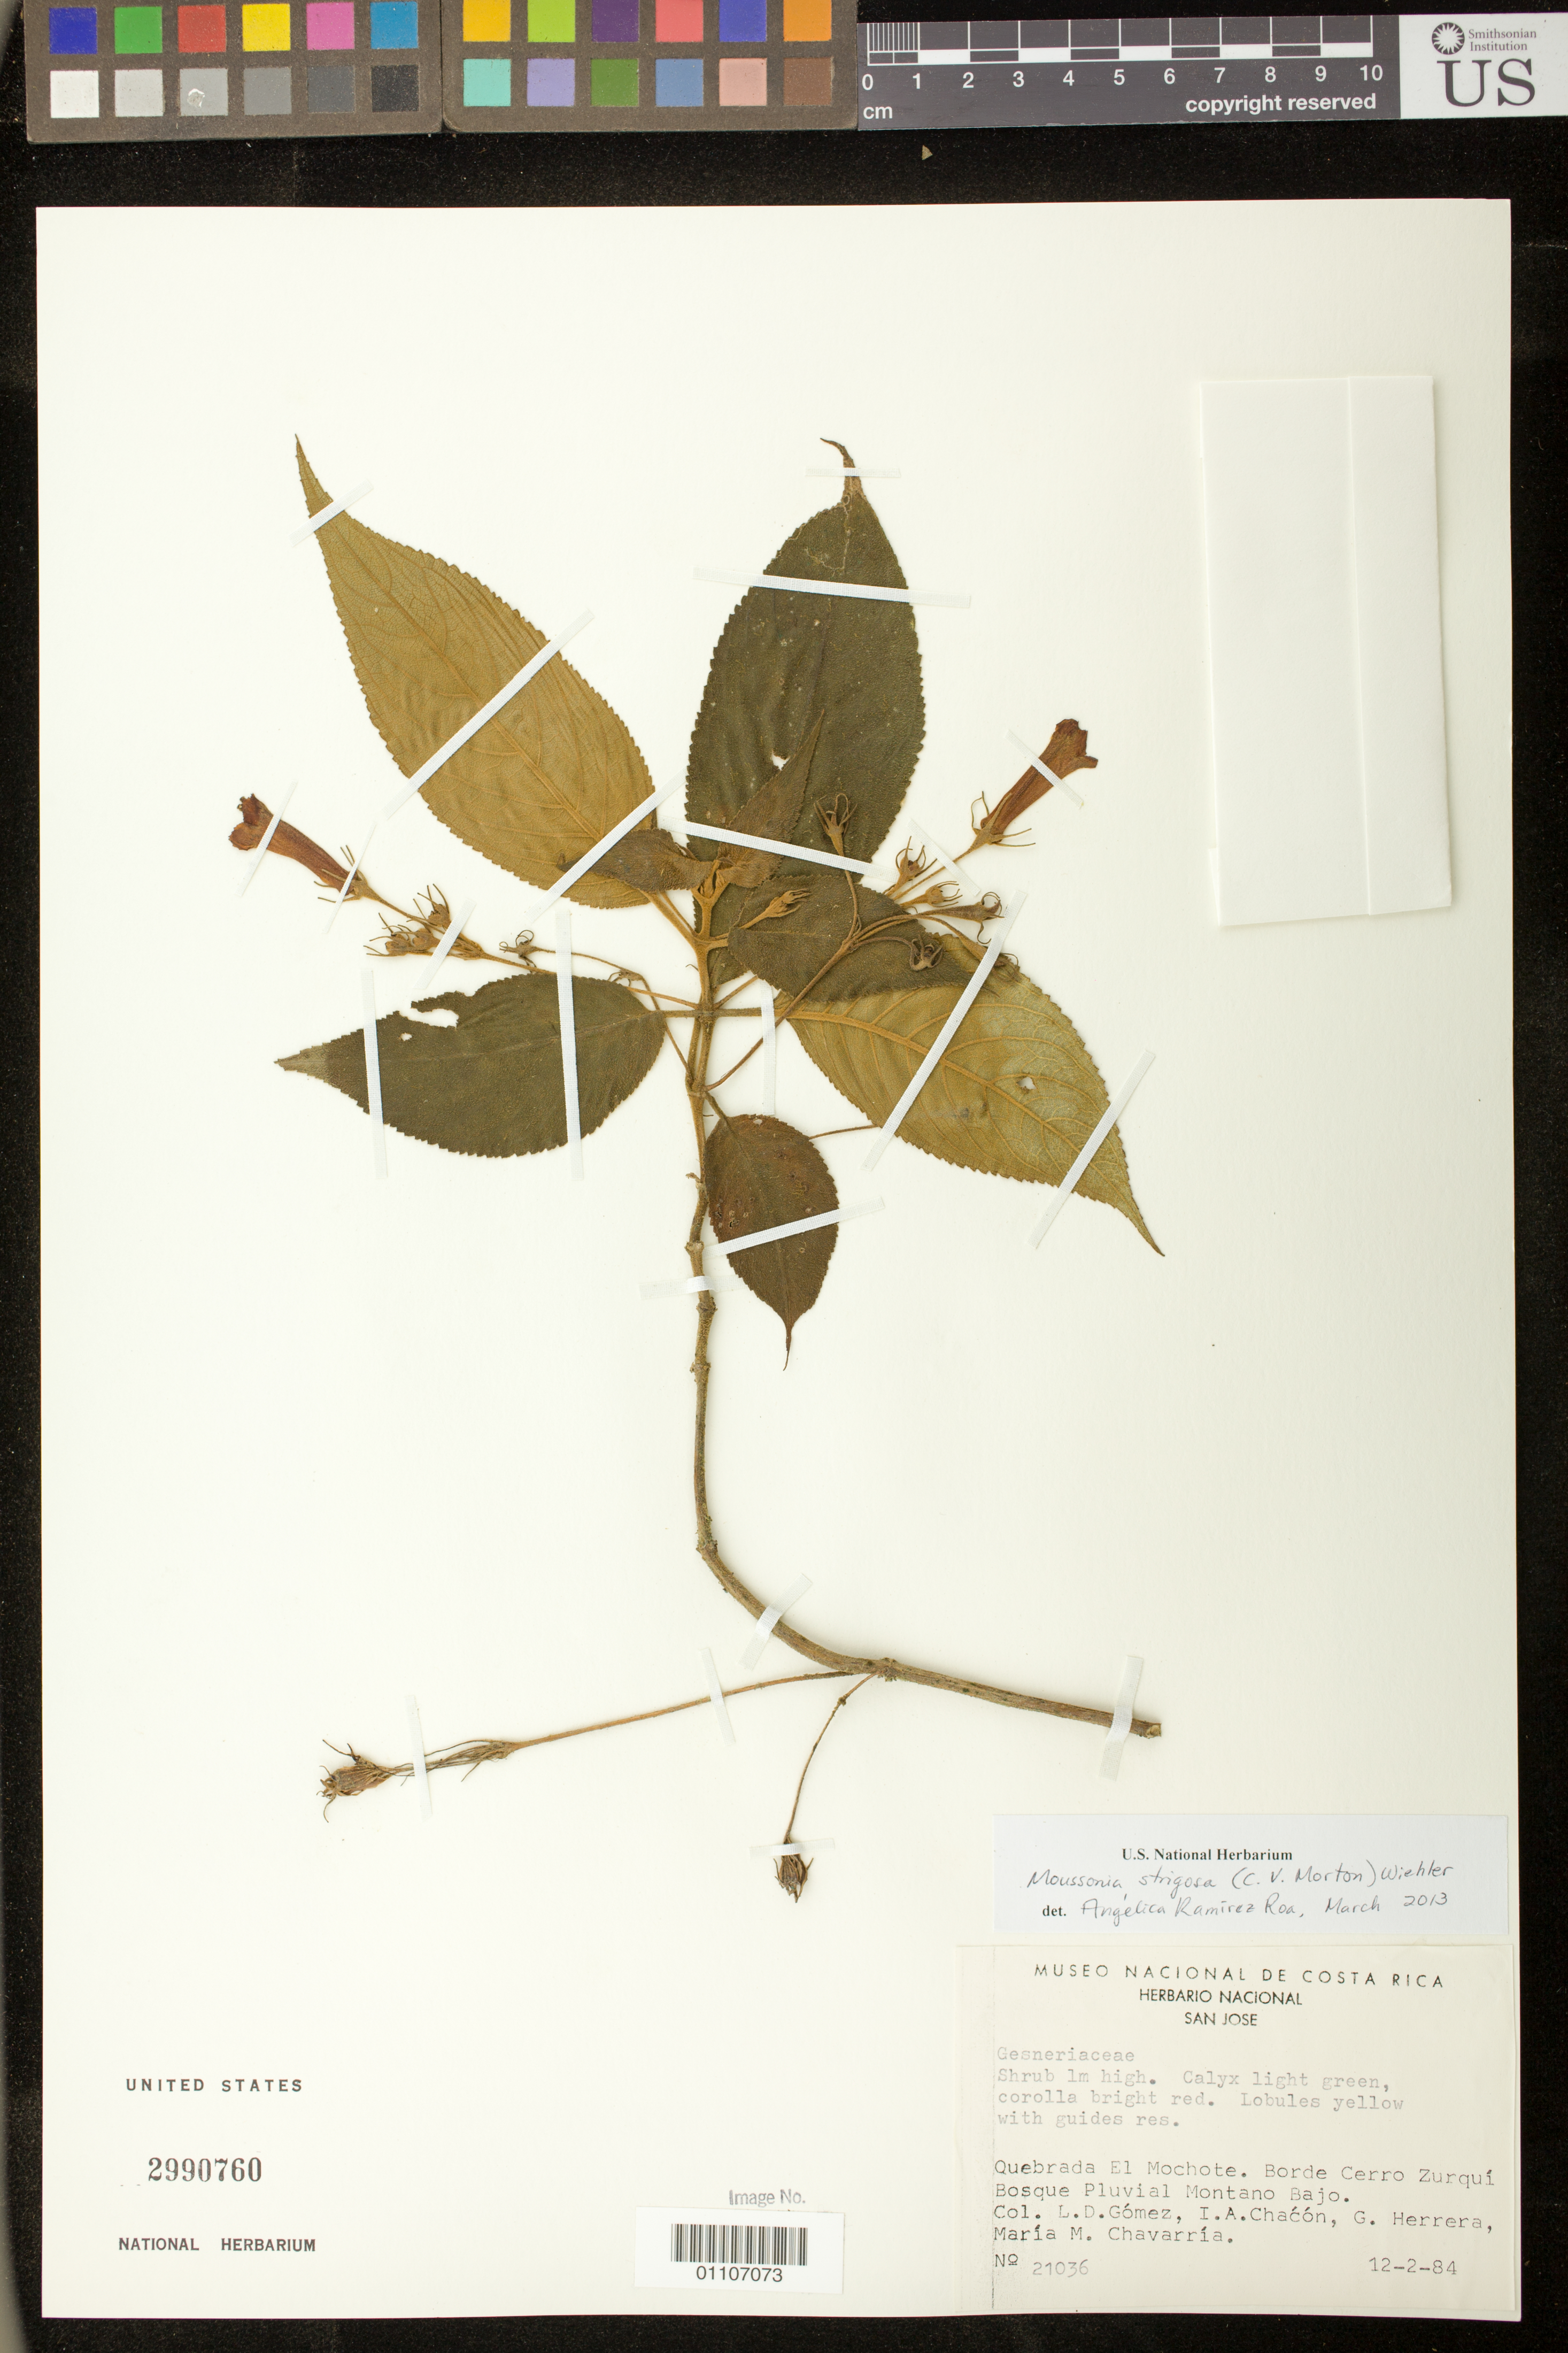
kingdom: Plantae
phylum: Tracheophyta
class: Magnoliopsida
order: Lamiales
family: Gesneriaceae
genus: Moussonia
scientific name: Moussonia strigosa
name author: (C.V. Morton) Wiehler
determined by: Ramírez-Roa, A.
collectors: L. D. Gómez, I. Chacón, G. Herrera & M. Chavarría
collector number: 21036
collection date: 1984-02-12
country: Costa Rica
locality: Quebrada El Mochote. Borde Cerro Zurqui Bosque Pluvial Montan Bajo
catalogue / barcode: US 2990760